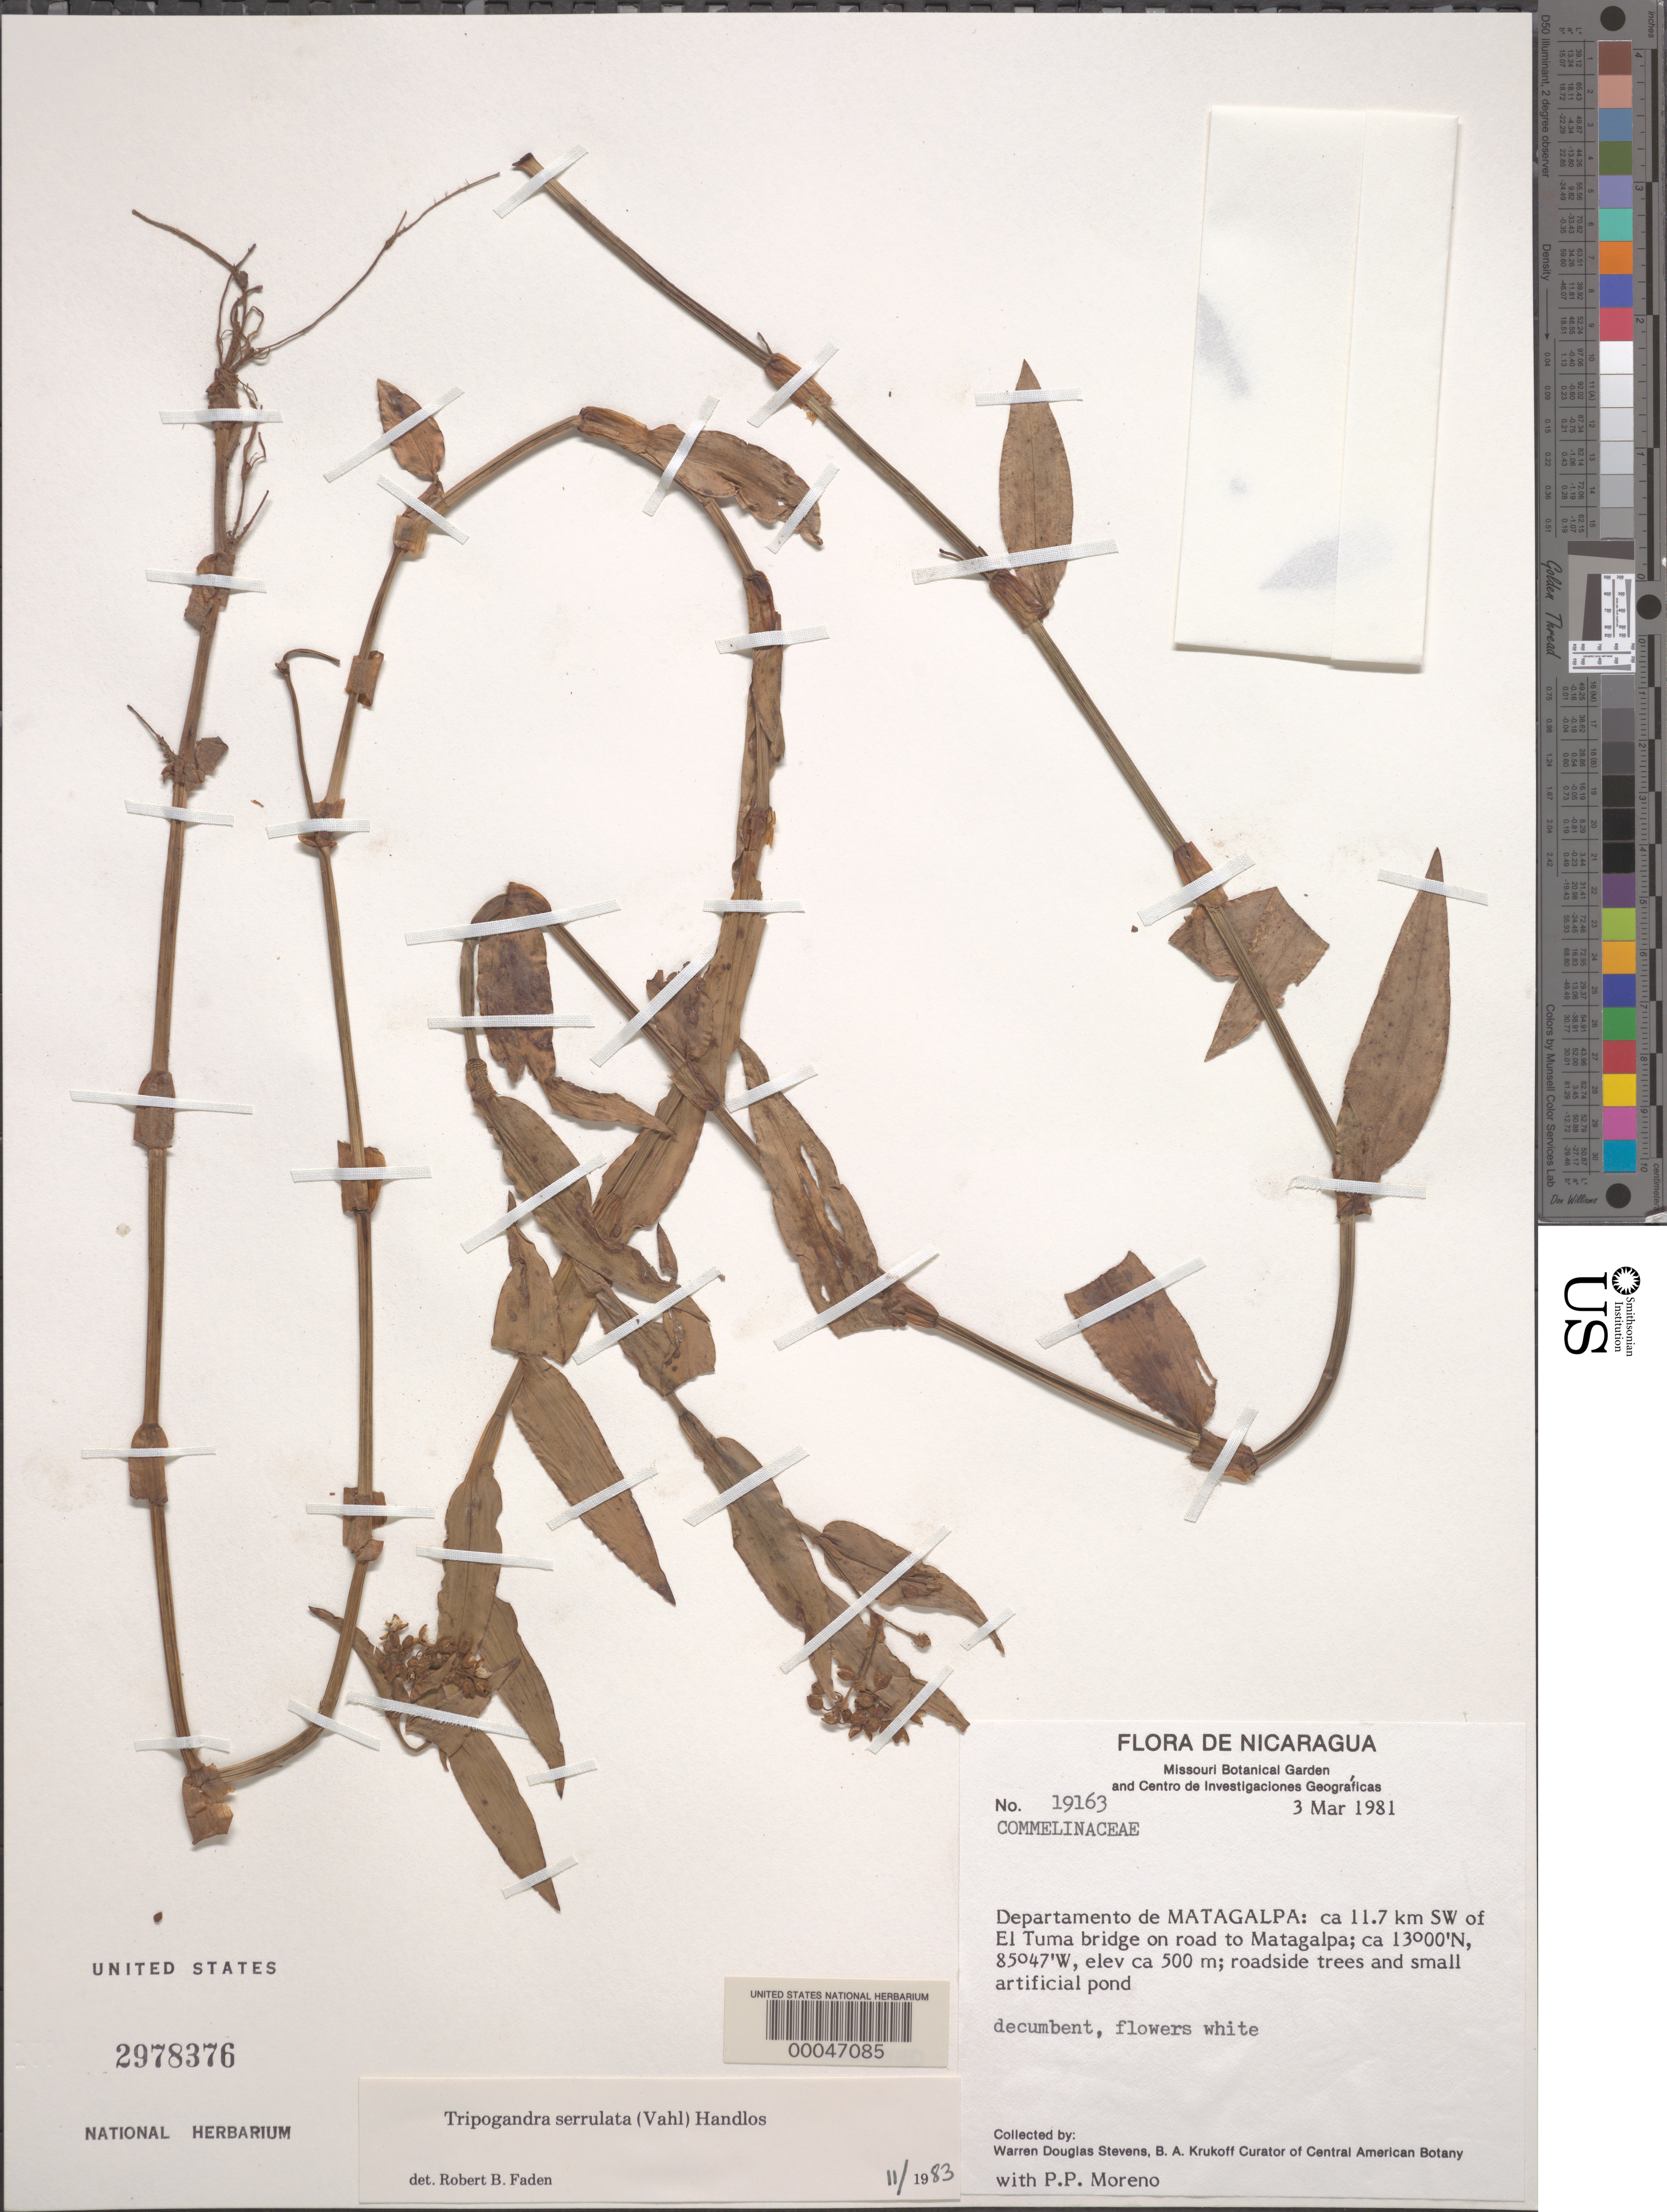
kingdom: Plantae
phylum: Tracheophyta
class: Liliopsida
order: Commelinales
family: Commelinaceae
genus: Tripogandra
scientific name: Tripogandra serrulata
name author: (Vahl) Handlos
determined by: Faden, Robert B., (US), Smithsonian Institution - National Museum of Natural History (UNITED STATES)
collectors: W. D. Stevens & P. Moreno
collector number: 19163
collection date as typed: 03 Mar 1981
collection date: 1981-03-03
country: Nicaragua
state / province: Matagalpa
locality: Sw of el tuma bridge, road to matagalpa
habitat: Roadside trees and artificial pond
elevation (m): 500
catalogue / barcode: US 2978376